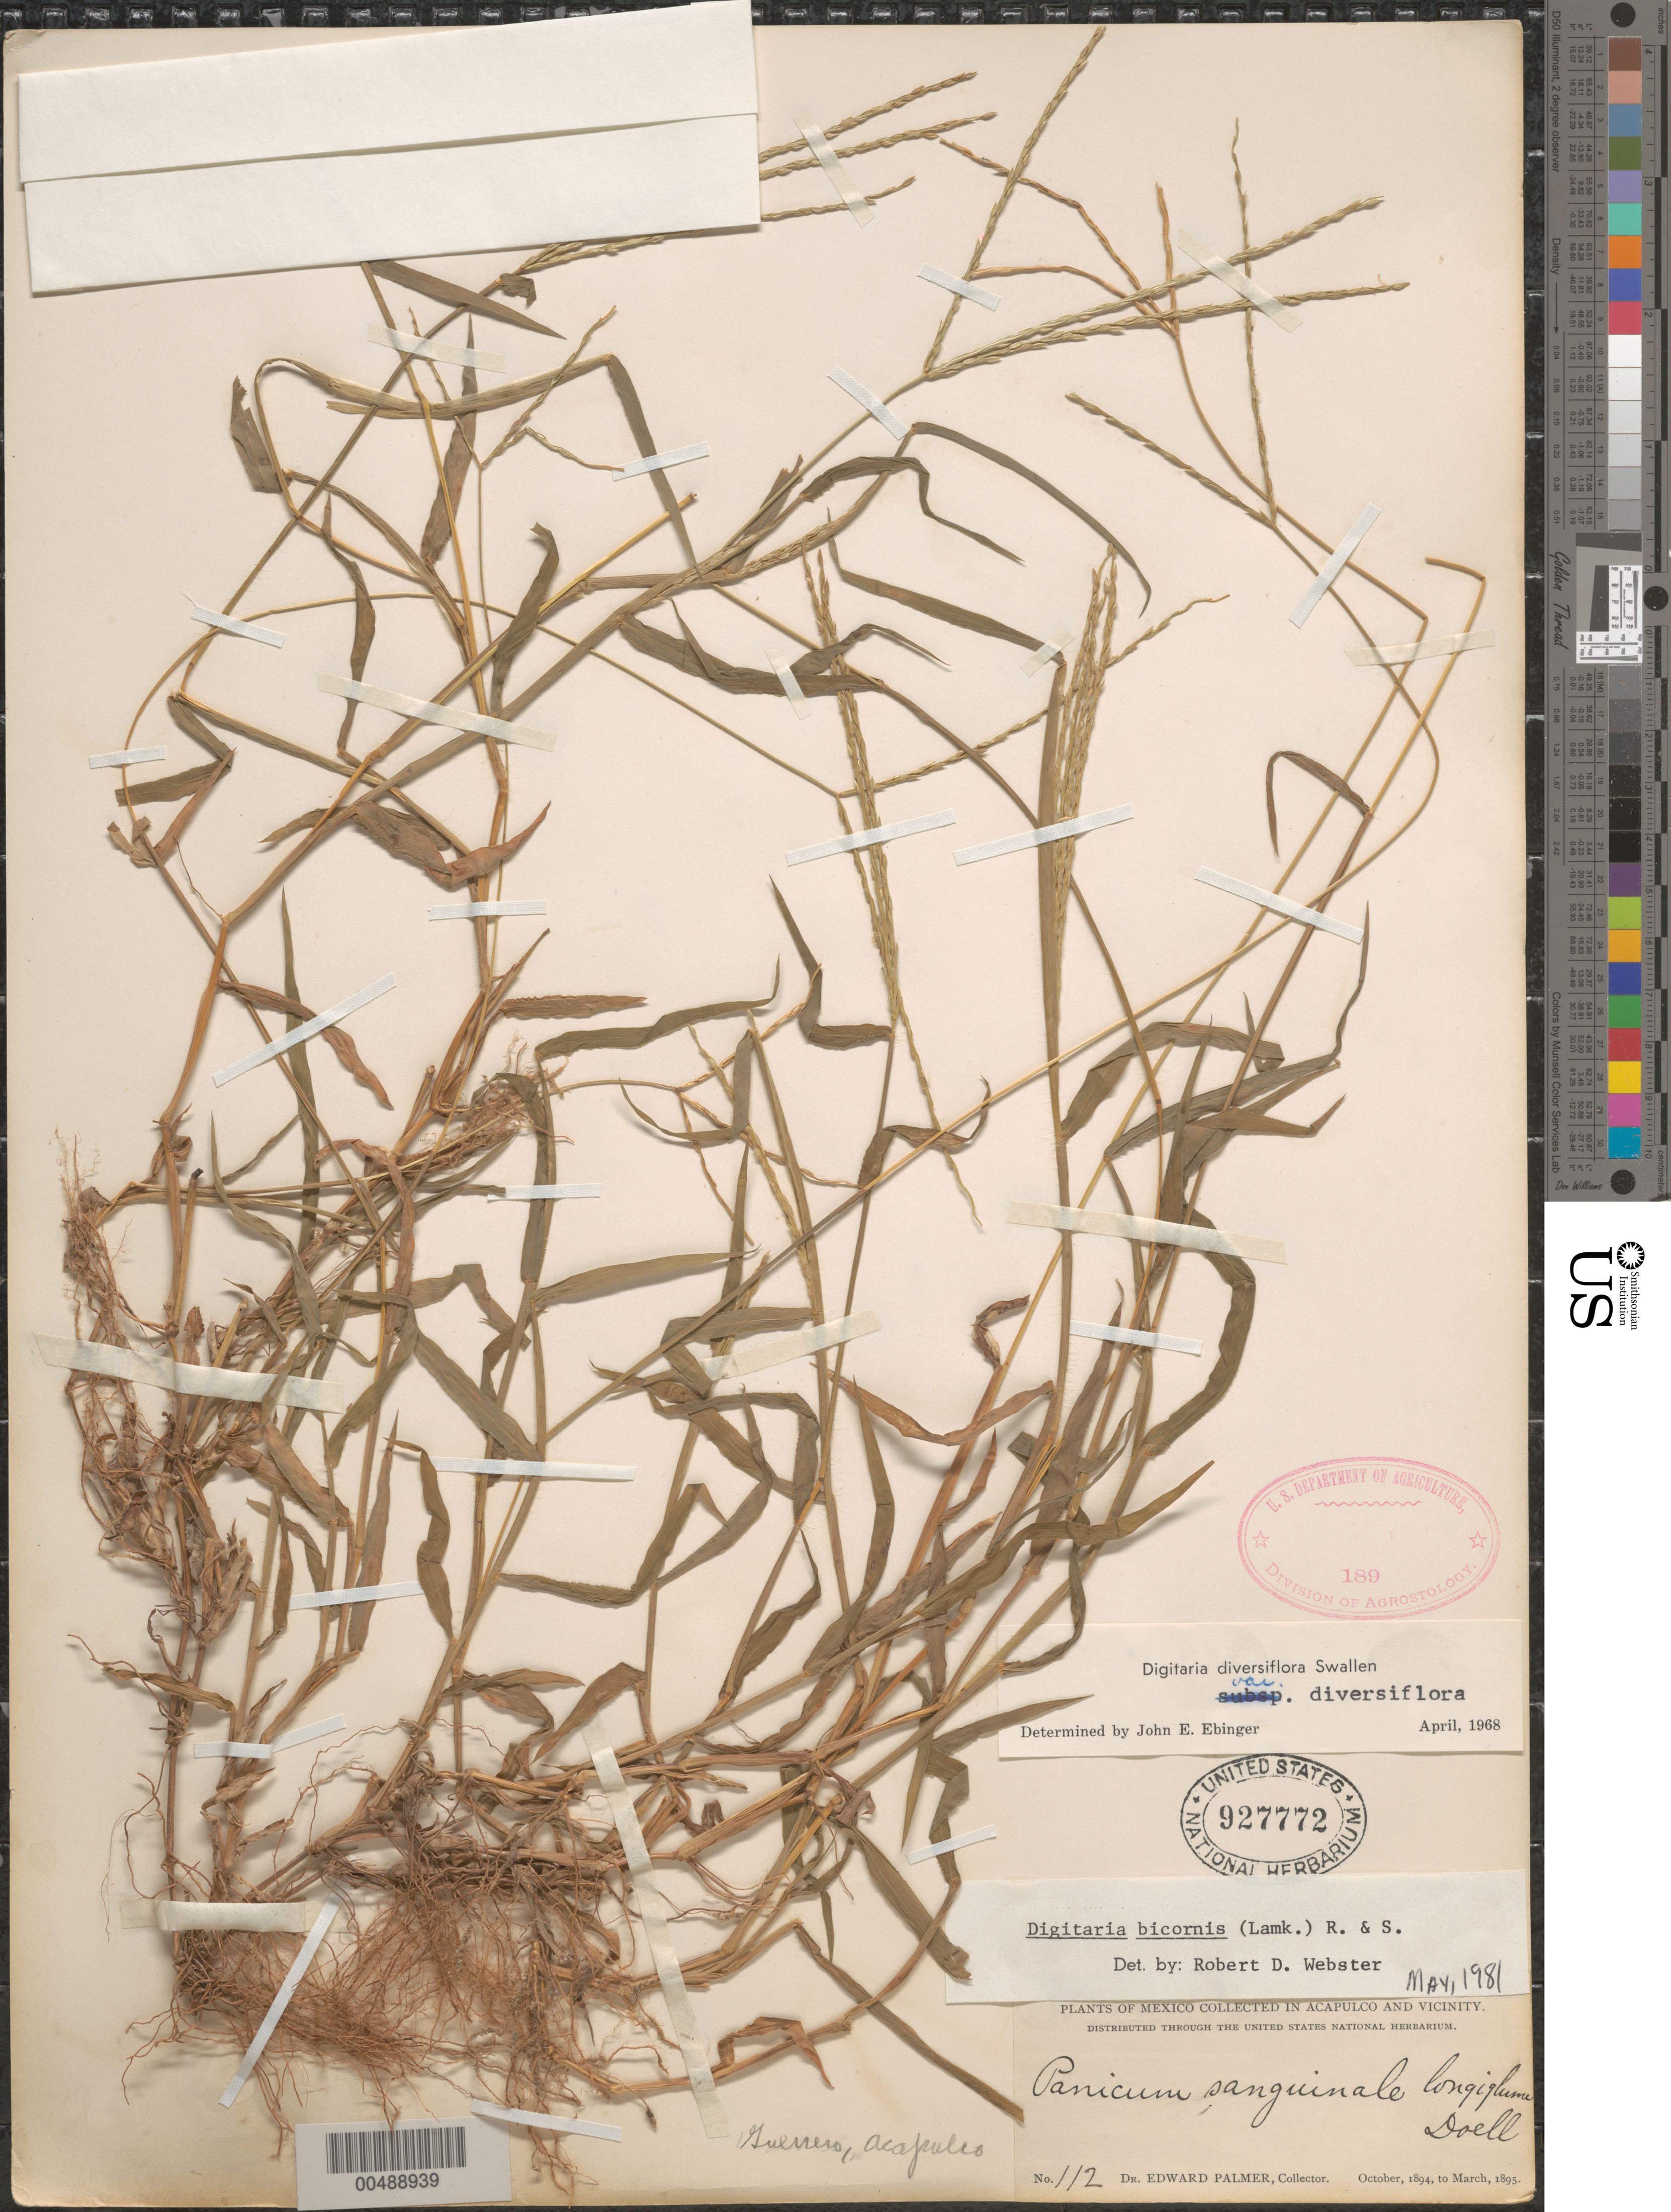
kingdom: Plantae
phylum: Tracheophyta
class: Liliopsida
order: Poales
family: Poaceae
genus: Digitaria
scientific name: Digitaria bicornis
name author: (Lam.) Roem. & Schult.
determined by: Webster, Robert D.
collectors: E. Palmer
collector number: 112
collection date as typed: Oct 1894 to Mar 1895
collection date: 1894-10/1895-03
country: Mexico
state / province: Guerrero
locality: In Acapulco and vicinity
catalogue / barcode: US 927772